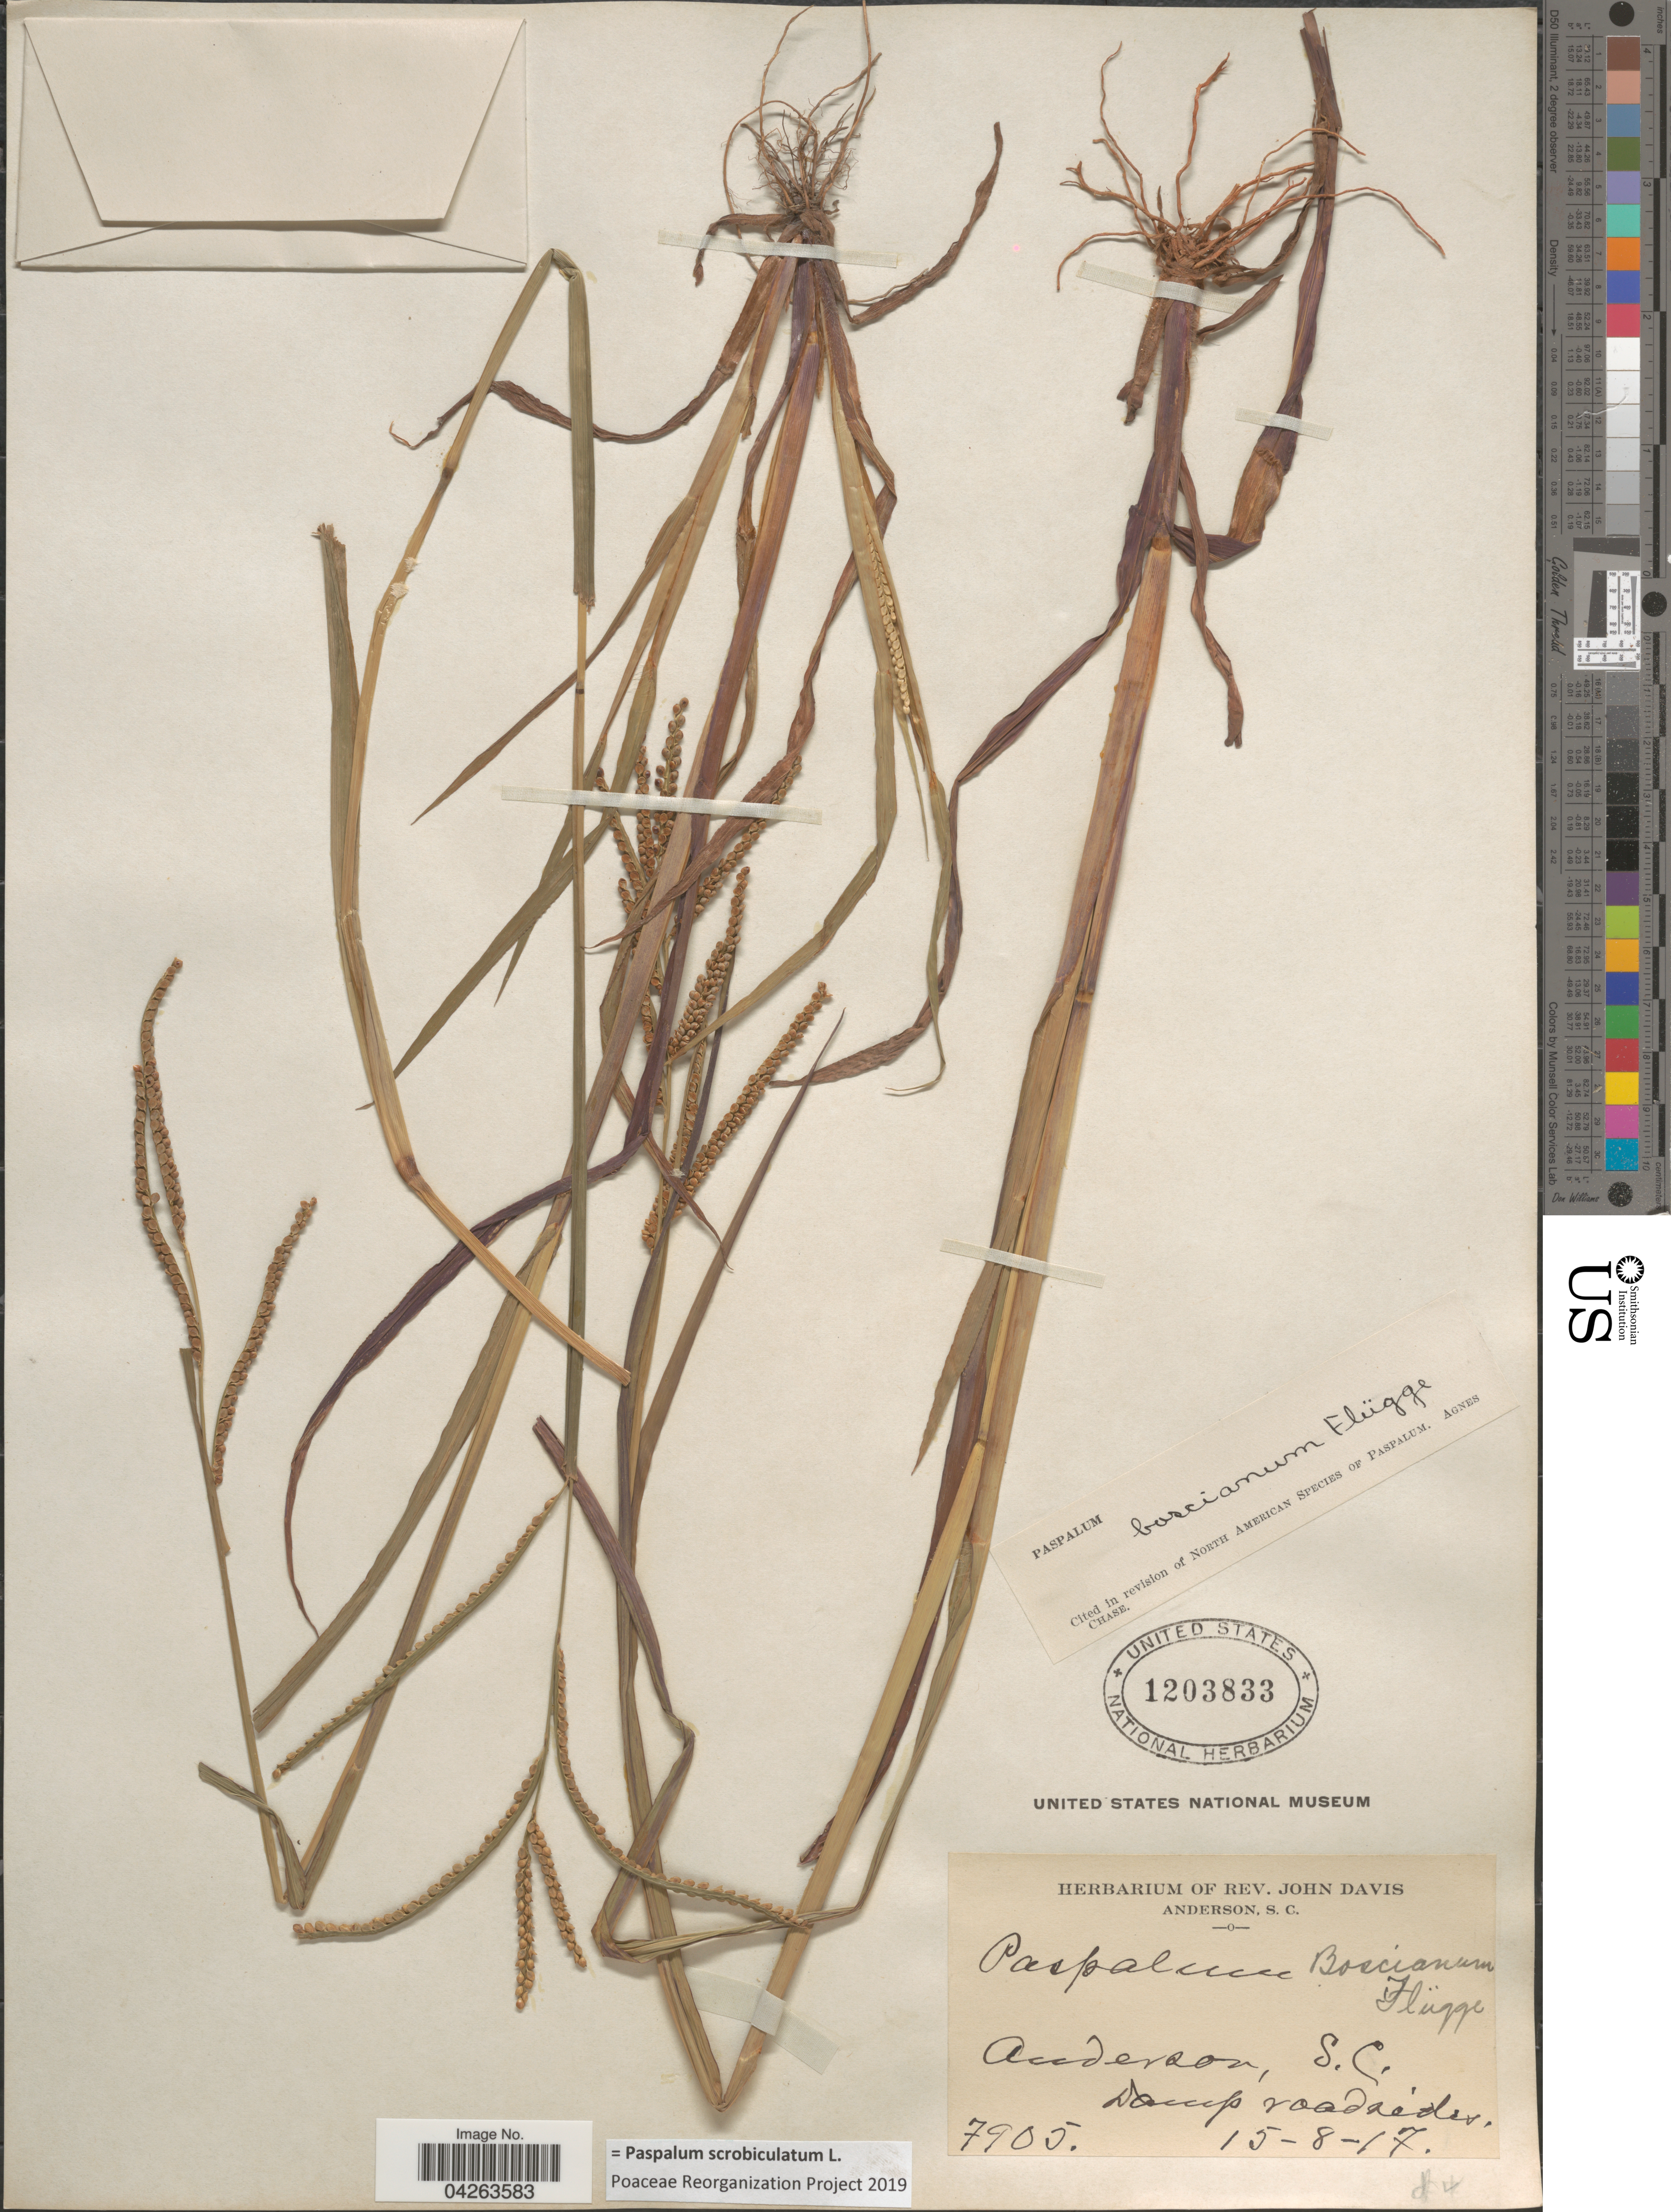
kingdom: Plantae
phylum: Tracheophyta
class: Liliopsida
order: Poales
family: Poaceae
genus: Paspalum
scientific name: Paspalum scrobiculatum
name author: L.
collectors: J. Davis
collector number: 7905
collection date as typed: Transcribed d/m/y: 15/8/17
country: United States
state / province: South Carolina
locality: Anderson.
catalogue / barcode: US 1203833